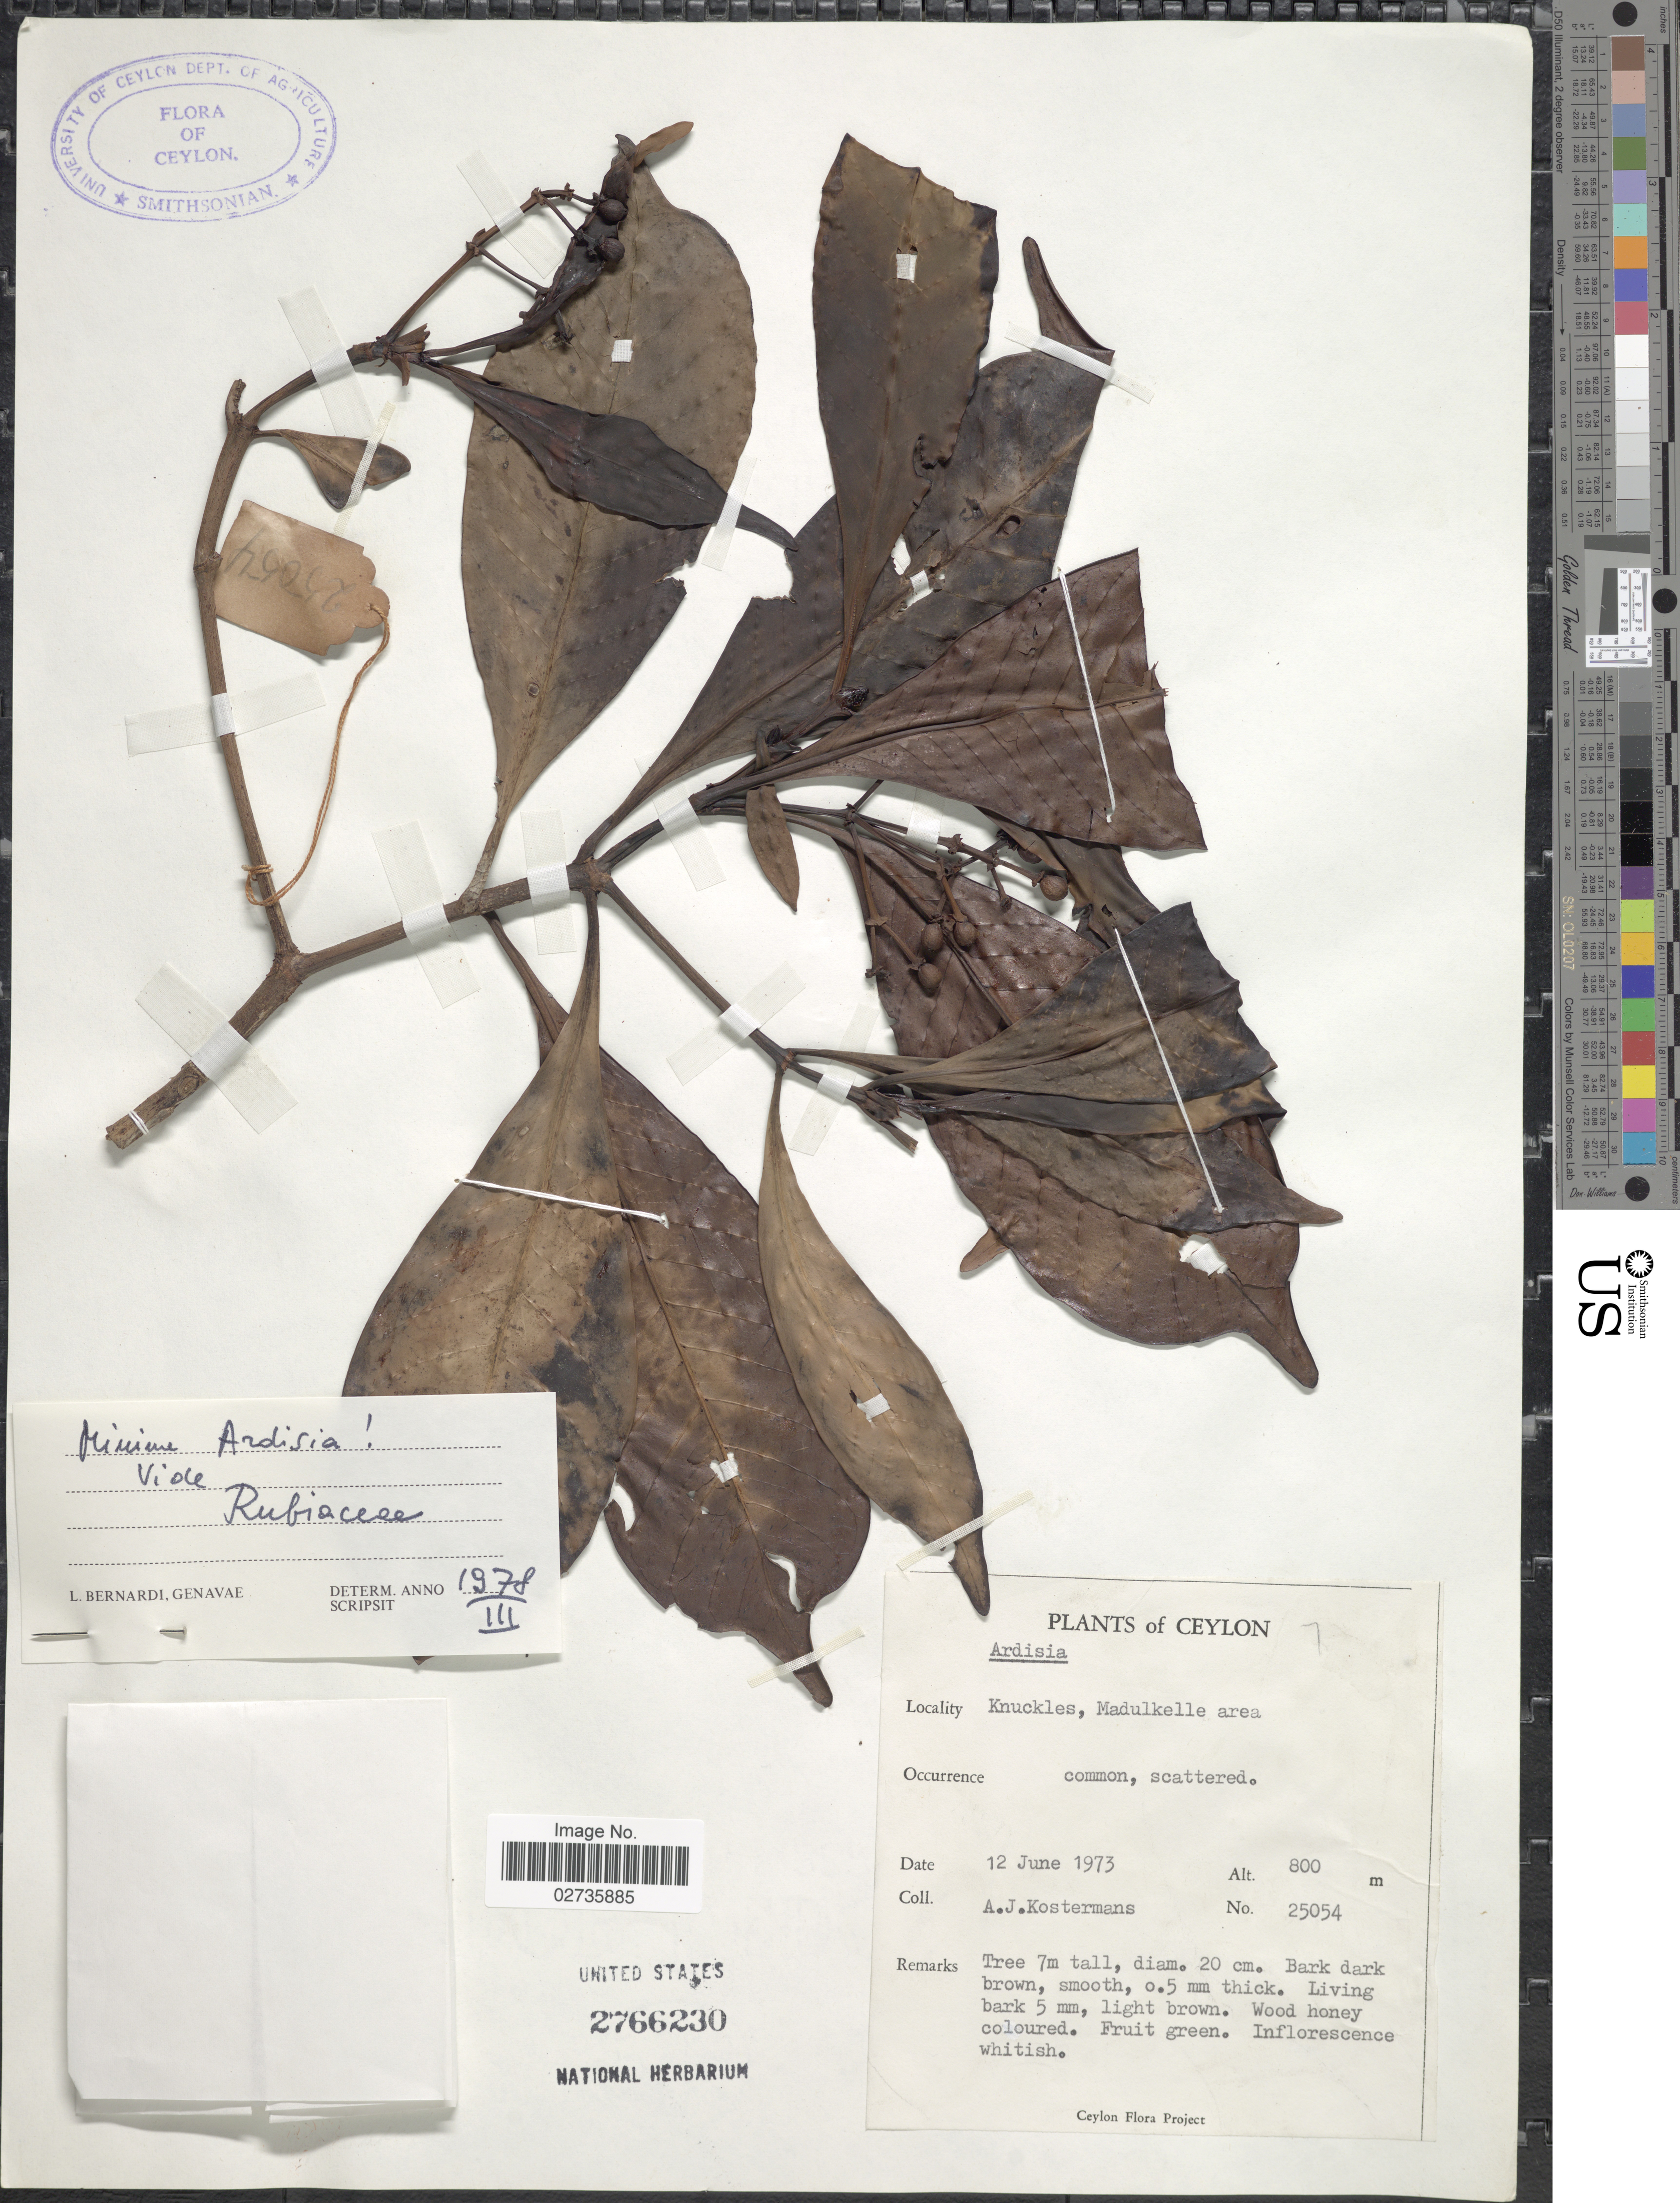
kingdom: Plantae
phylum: Tracheophyta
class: Magnoliopsida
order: Gentianales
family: Rubiaceae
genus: Psychotria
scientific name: Psychotria sp.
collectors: A. J. G. Kostermans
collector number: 25054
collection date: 1973-06-12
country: Sri Lanka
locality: Ceylon, Knuckles, Madulkelle area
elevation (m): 800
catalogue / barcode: US 2766230